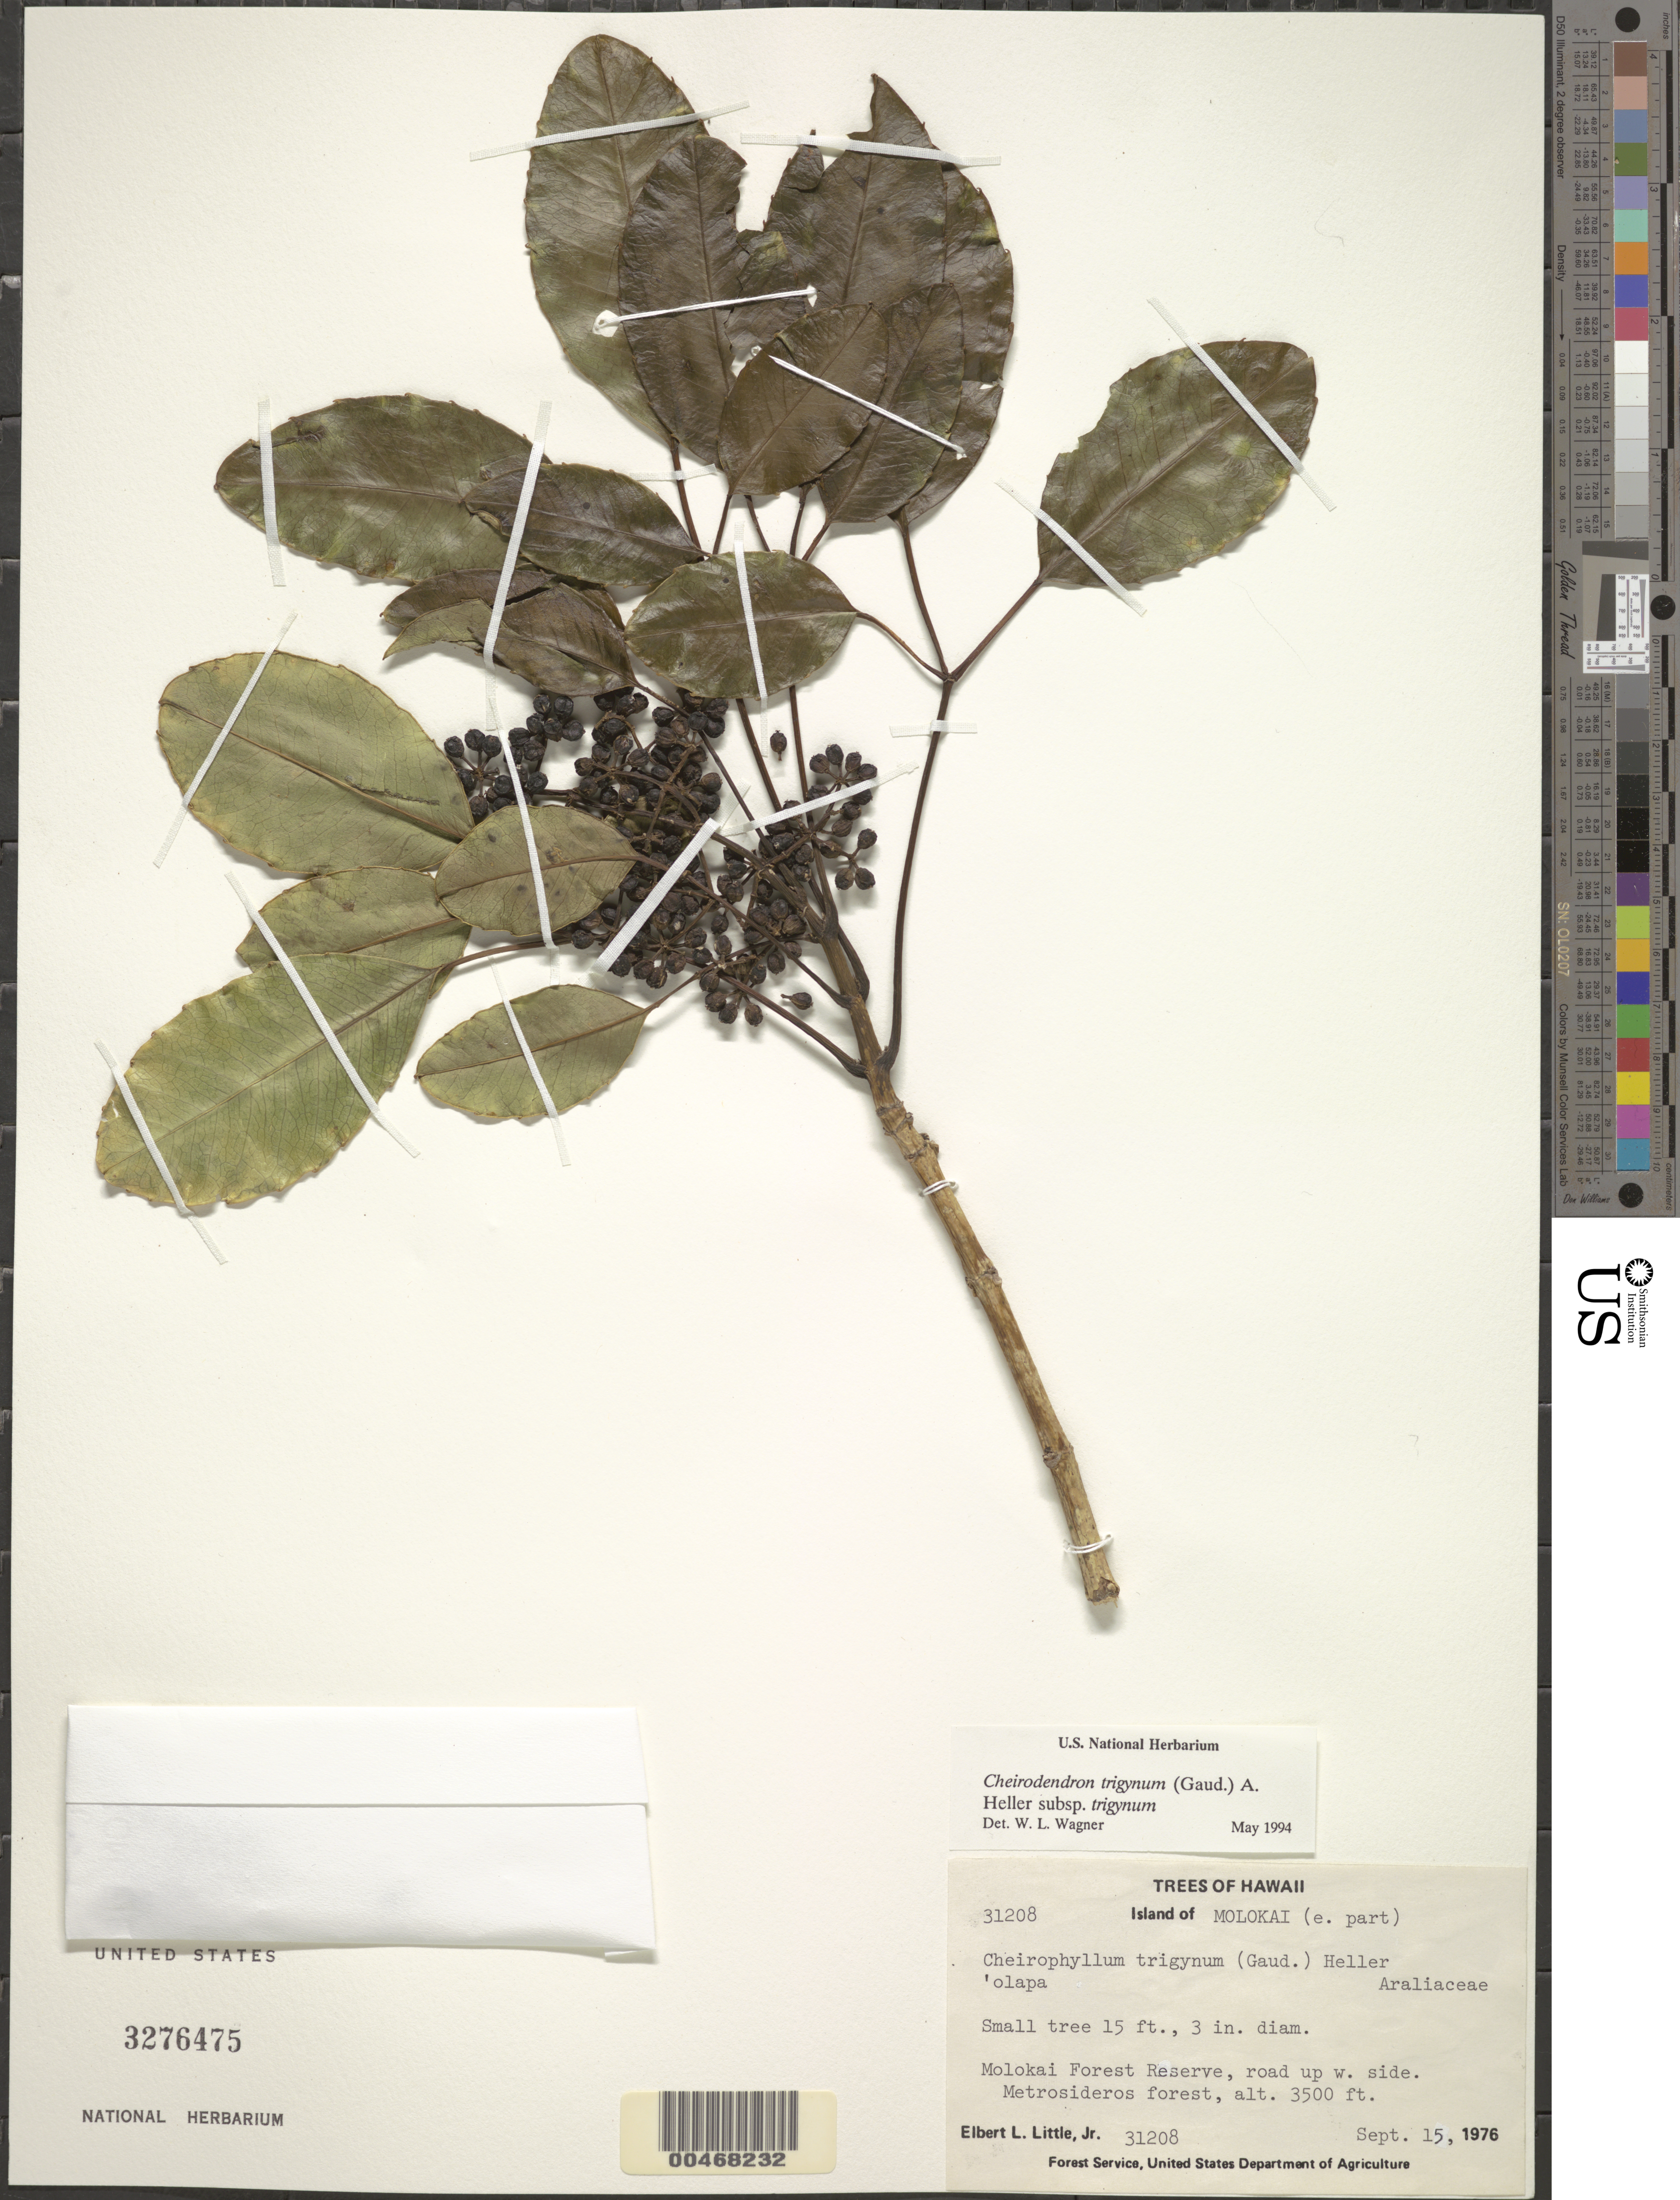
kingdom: Plantae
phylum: Tracheophyta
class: Magnoliopsida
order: Apiales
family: Araliaceae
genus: Cheirodendron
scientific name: Cheirodendron trigynum subsp. trigynum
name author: (Gaudich.) A. Heller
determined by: Wagner, W. L., (BOT), Smithsonian Institution - National Museum of Natural History (UNITED STATES)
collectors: E. L. Little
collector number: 31208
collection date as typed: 15 Sep 1976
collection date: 1976-09-15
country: United States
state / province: Hawaii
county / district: Maui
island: Moloka'i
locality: E Molokai, Molokai Forest Reserve, road up W side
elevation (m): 1067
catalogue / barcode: US 3276475